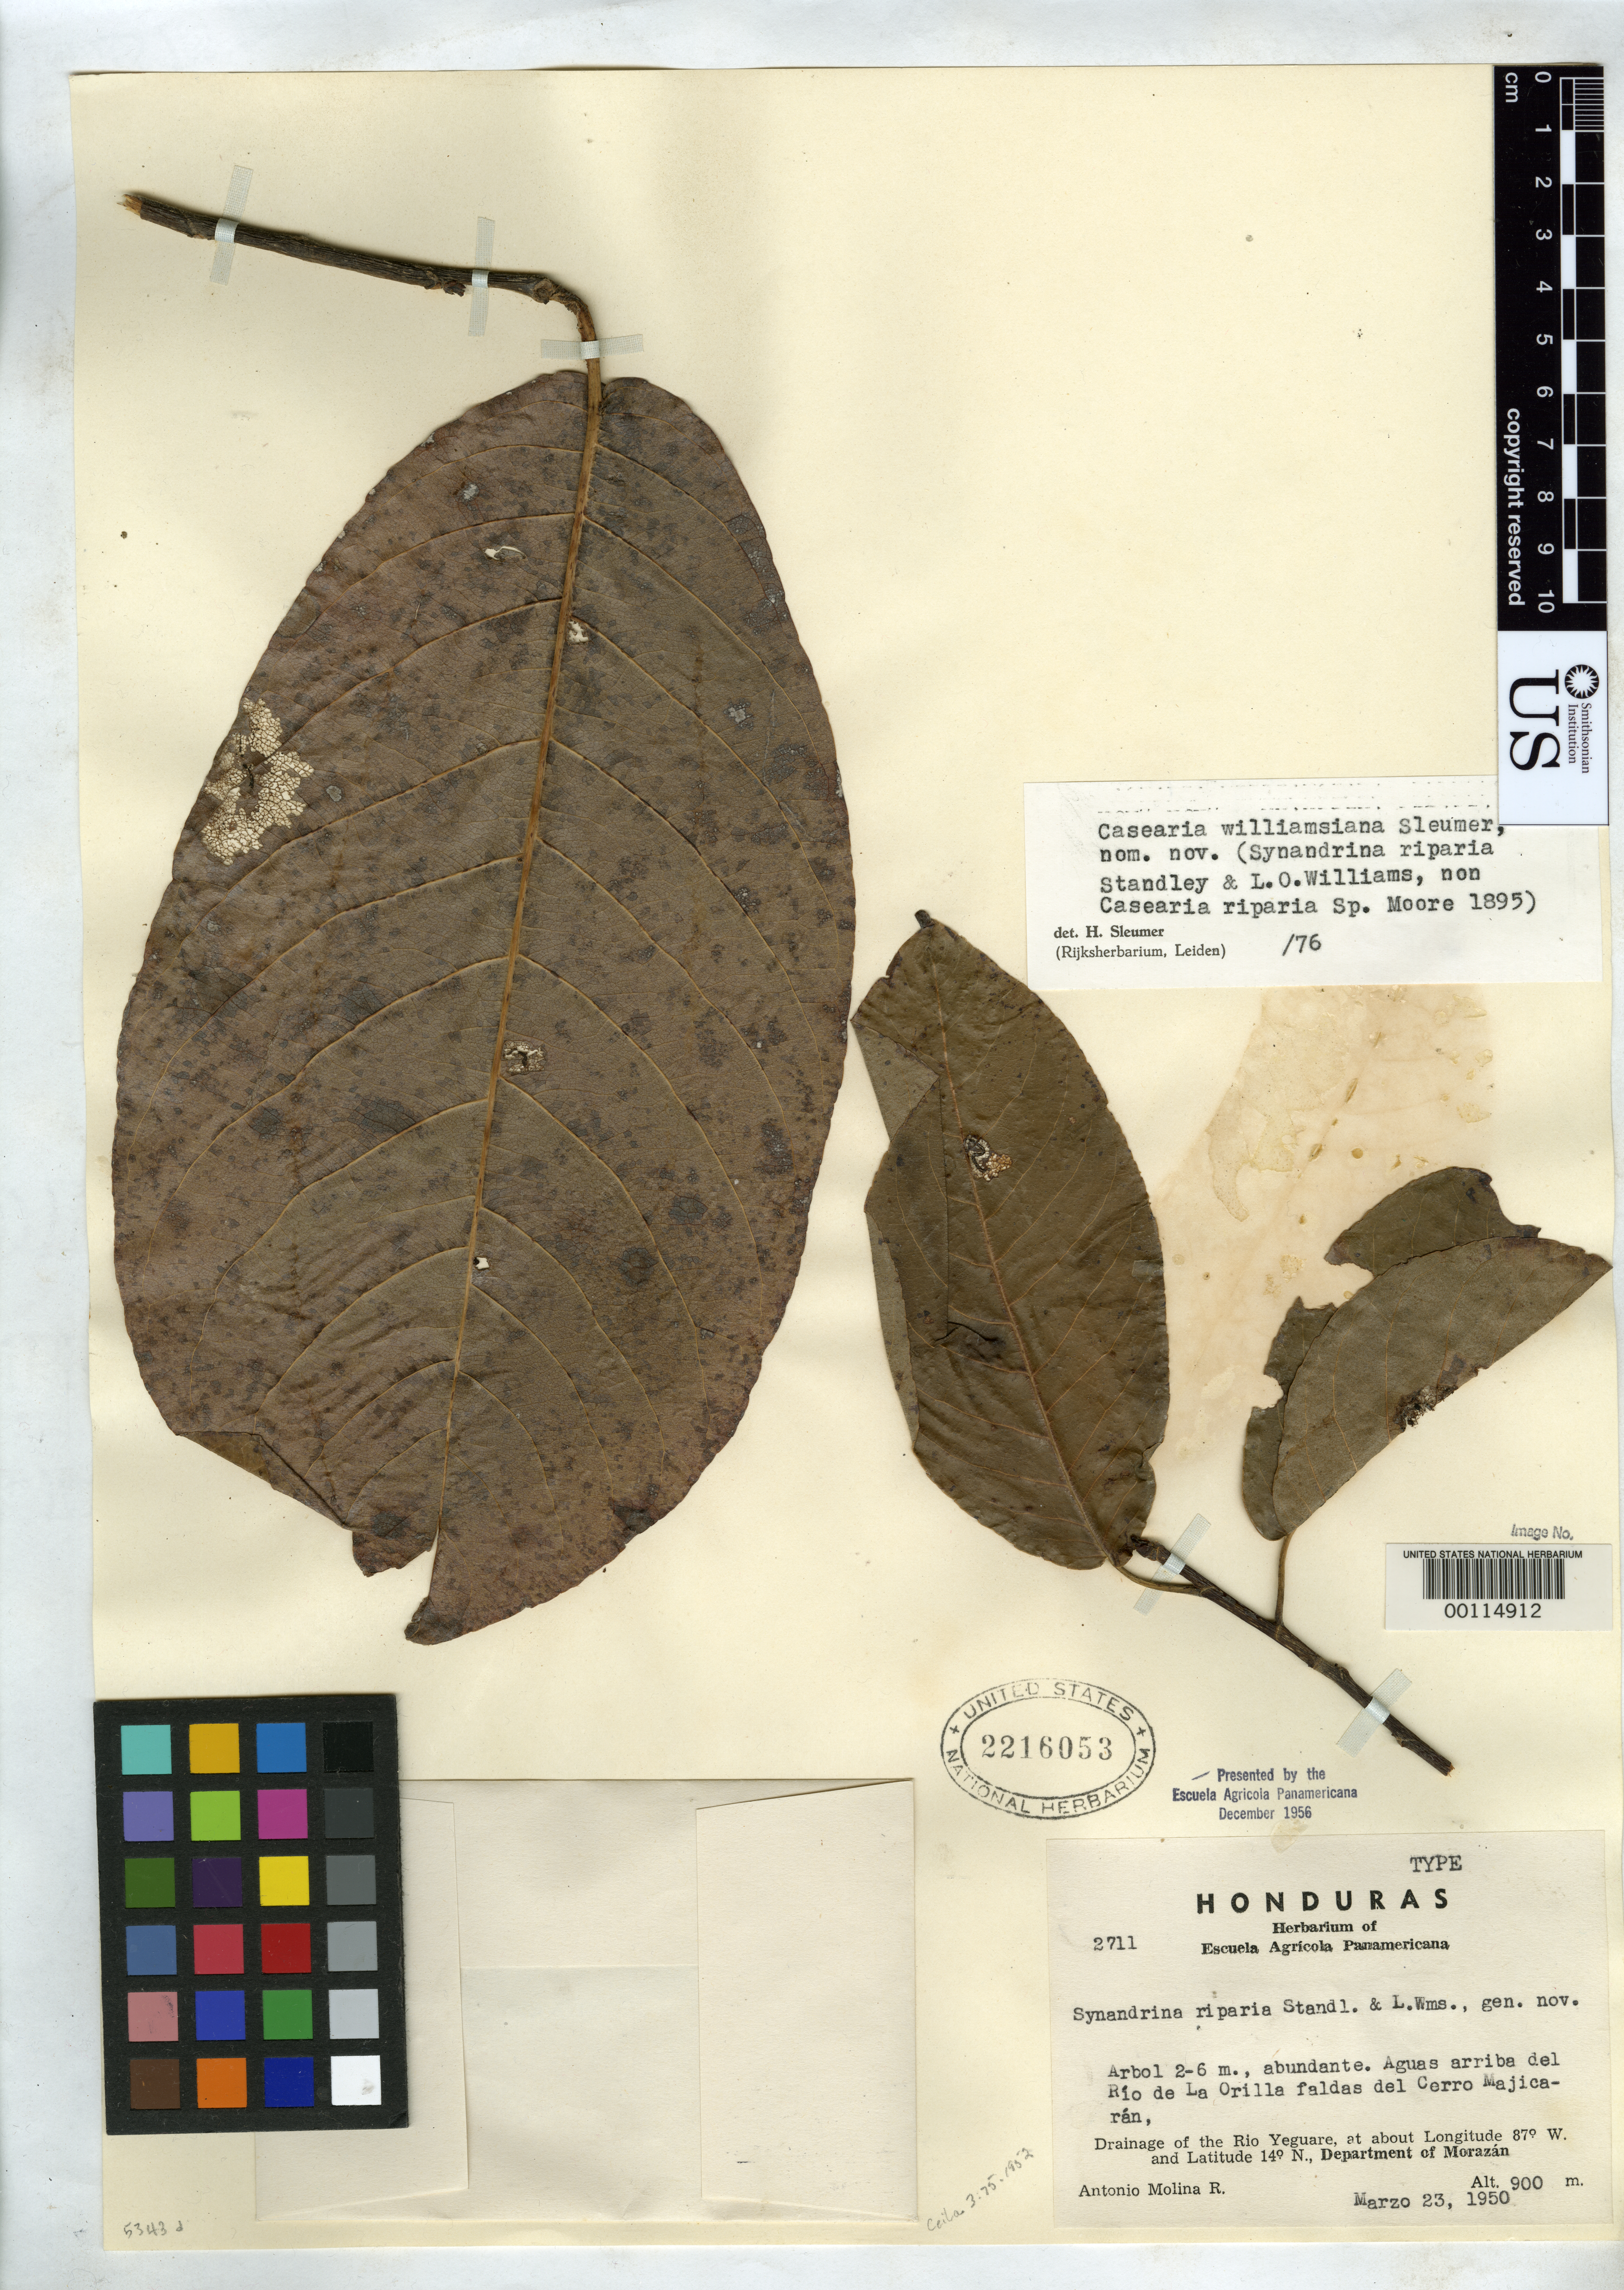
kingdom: Plantae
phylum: Tracheophyta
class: Magnoliopsida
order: Malpighiales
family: Salicaceae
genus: Synandrina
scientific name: Synandrina riparia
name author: Standl. & L.O. Williams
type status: Holotype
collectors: A. Molina R.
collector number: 2711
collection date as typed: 23 Mar 1950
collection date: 1950-03-23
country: Honduras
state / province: Fco. Morazán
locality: río de La Orilla, Cerro Masicaran, oeste de El Zamorano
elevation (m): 900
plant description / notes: "Presented by the Escuela Agricola Panamericana December 1956." Holotype, transferred from EAP to US (see Dorr et al. 2009, Taxon 58: 993-1001).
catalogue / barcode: US 2216053